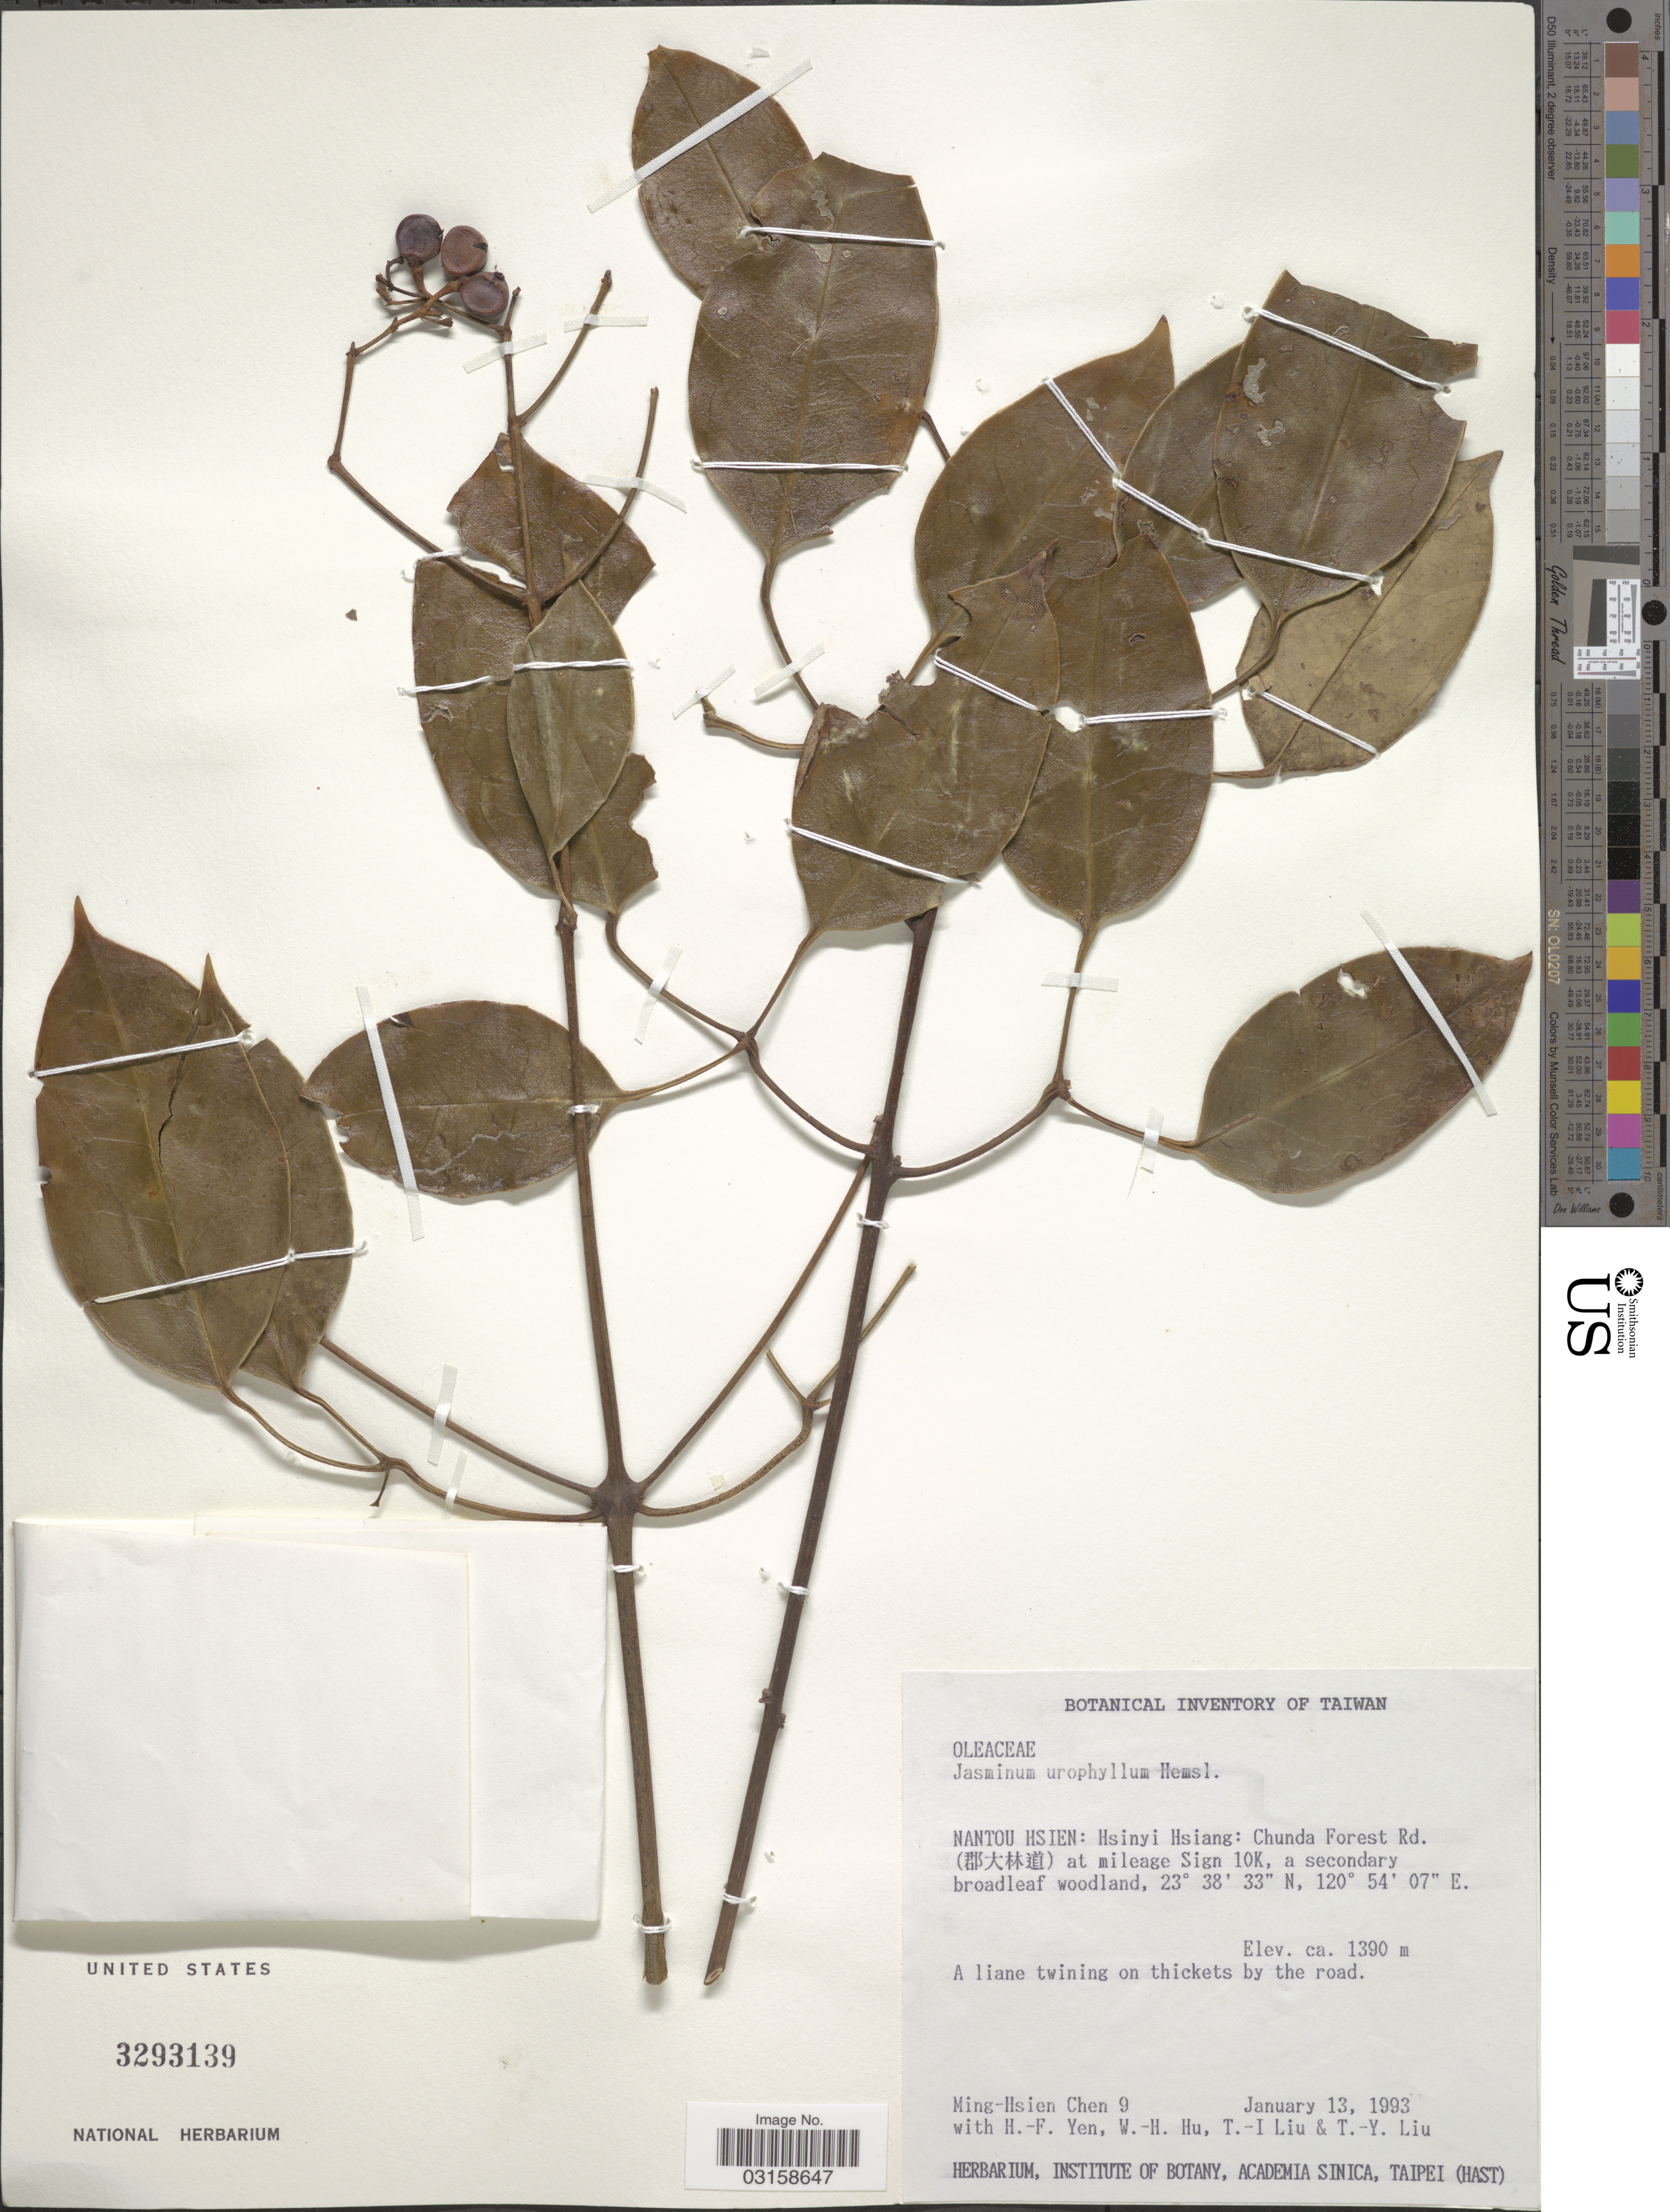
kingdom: Plantae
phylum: Tracheophyta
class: Magnoliopsida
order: Lamiales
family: Oleaceae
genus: Jasminum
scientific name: Jasminum urophyllum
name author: Hemsl.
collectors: C. Ming-Hsien, H. Yen, W. H. Hu, T. I. Liu & T. Y. Liu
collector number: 9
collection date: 1993-01-13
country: Taiwan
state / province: Nantou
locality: Nantou Hsien: Hsinyi Hsiang: Chunda Forest Rd. at mileage Sign 10K.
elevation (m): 1390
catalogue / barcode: US 3293139